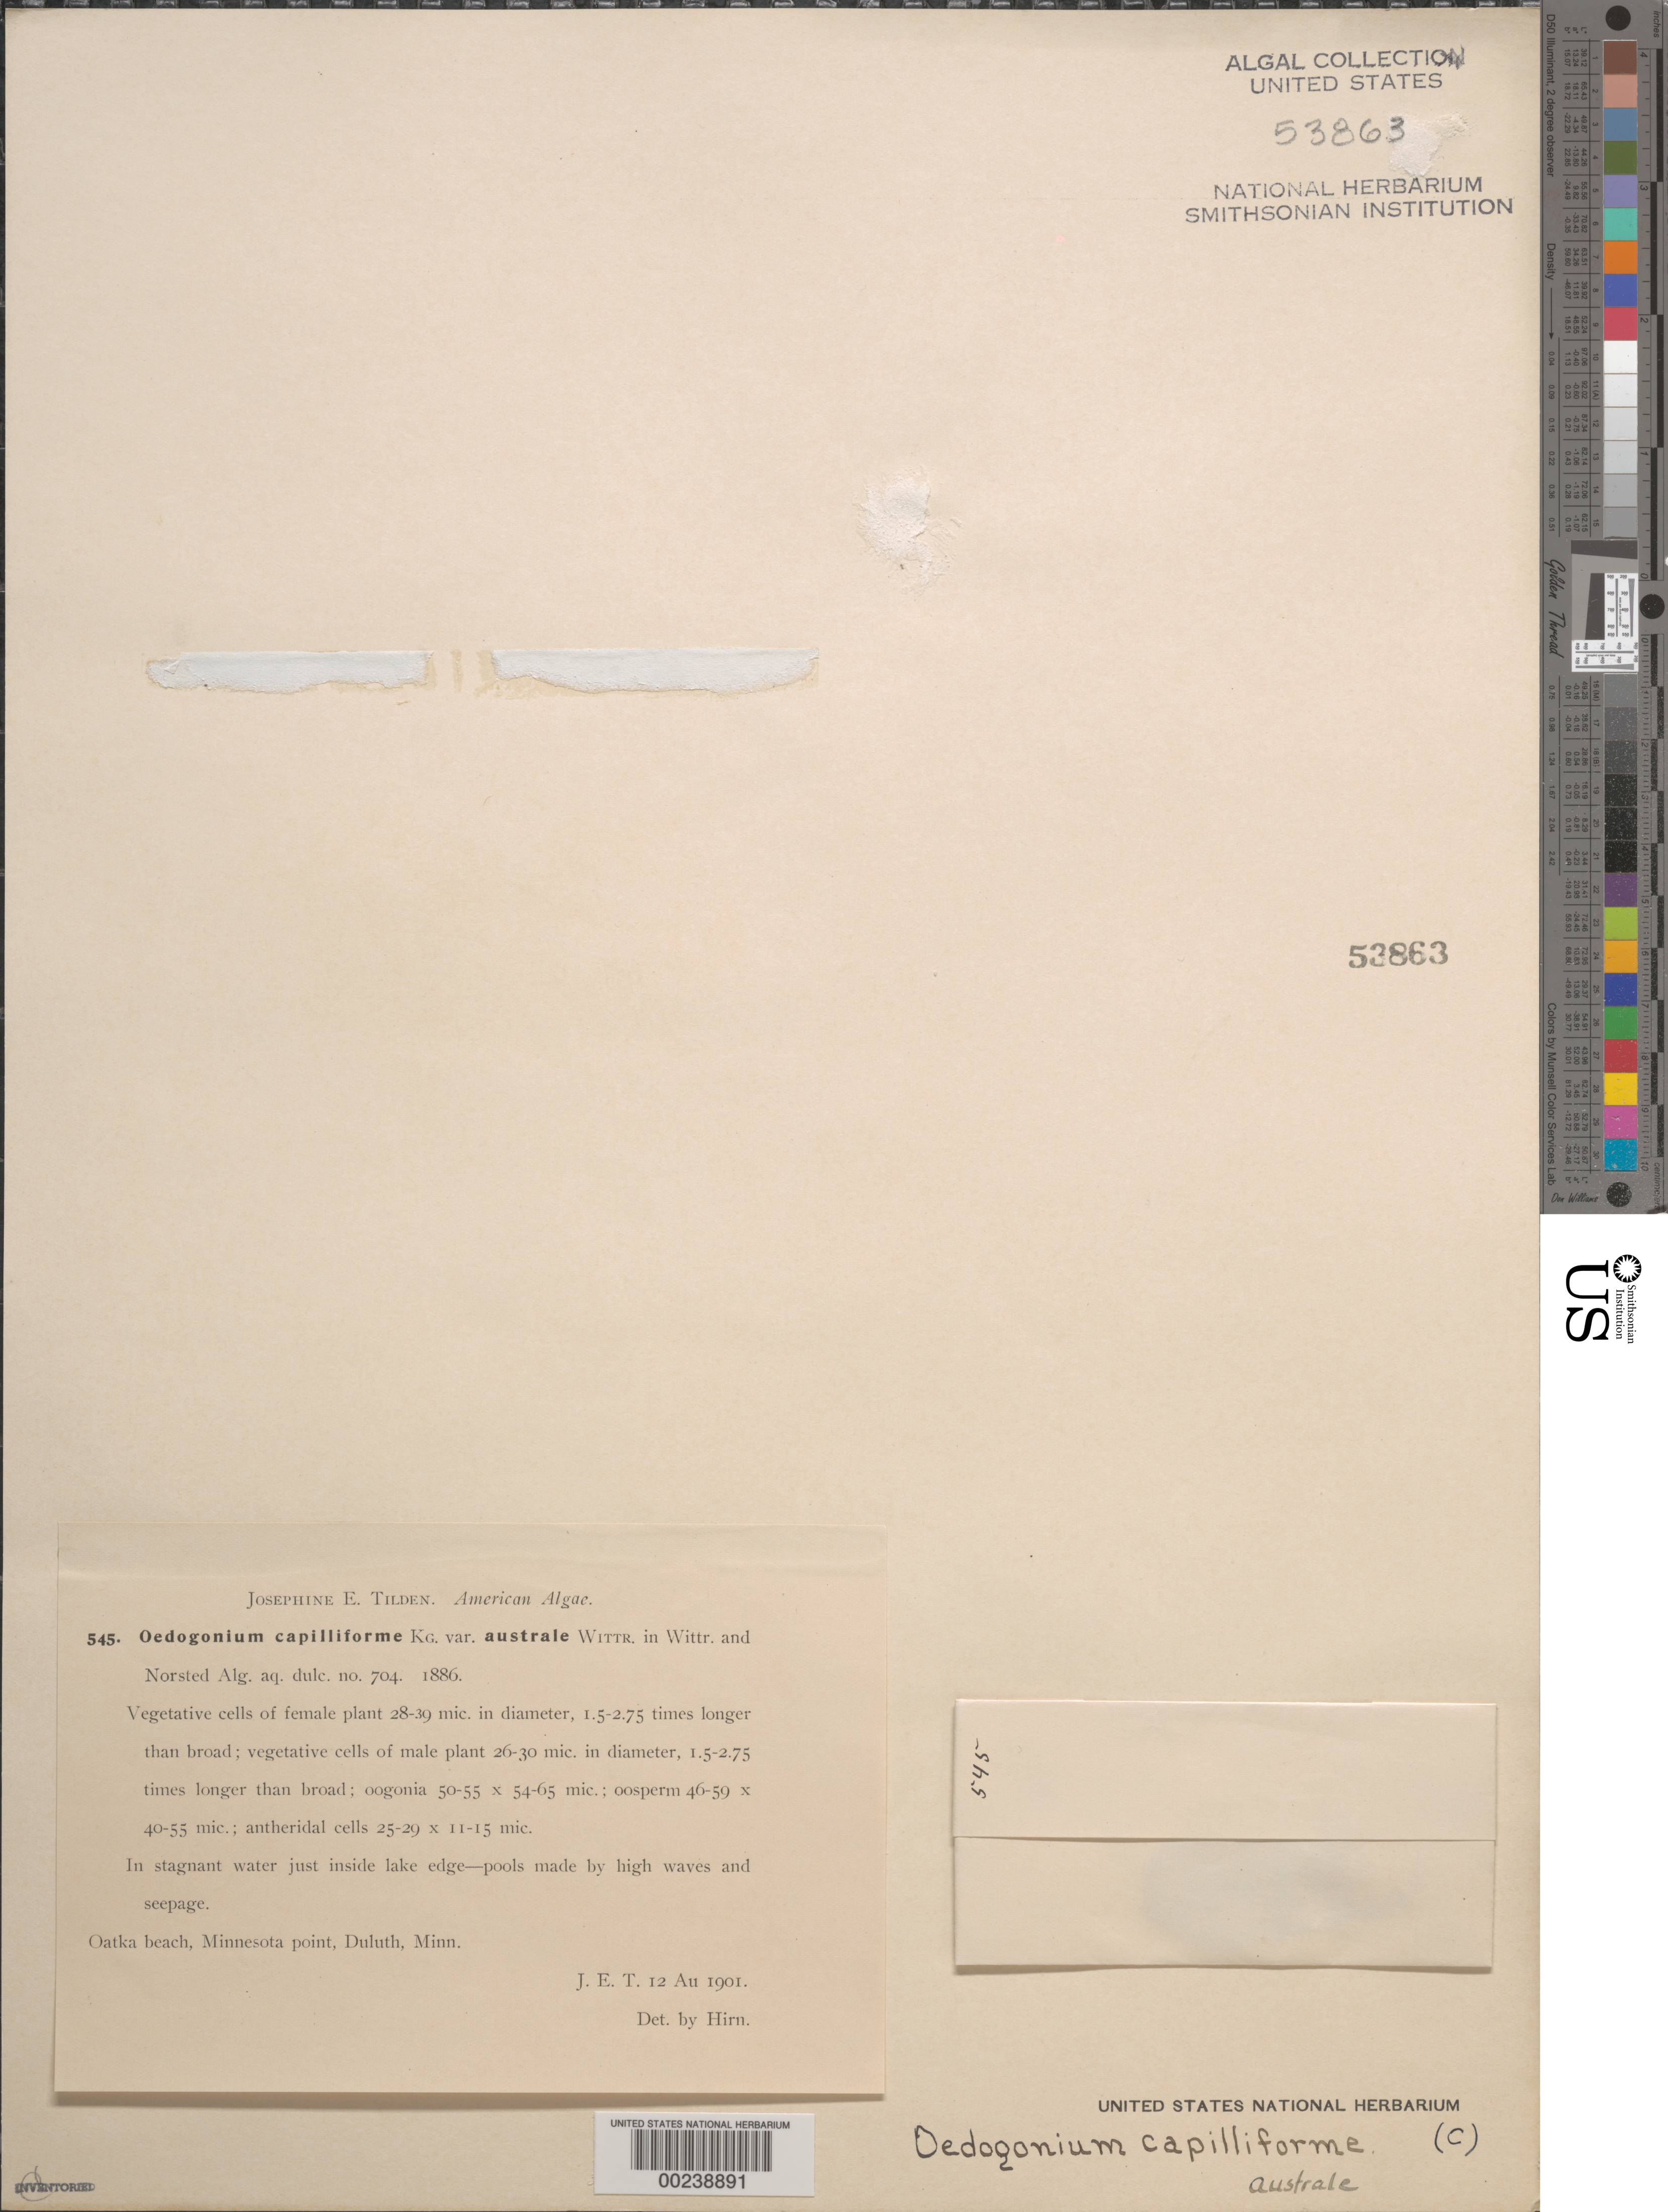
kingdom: Plantae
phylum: Chlorophyta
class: Chlorophyceae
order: Oedogoniales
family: Oedogoniaceae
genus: Oedogonium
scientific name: Oedogonium capilliforme var. australe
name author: Wittr. in Wittr. & Nordstedt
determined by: Hirn, K. E.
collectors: J. E. Tilden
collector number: JET 545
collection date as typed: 12 Aug 1901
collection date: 1901-08-12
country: United States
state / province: Minnesota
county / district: St. Louis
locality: Duluth, Minnesota Point, Oatka Beach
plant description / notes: Tilden, American Algae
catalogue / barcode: US 53863